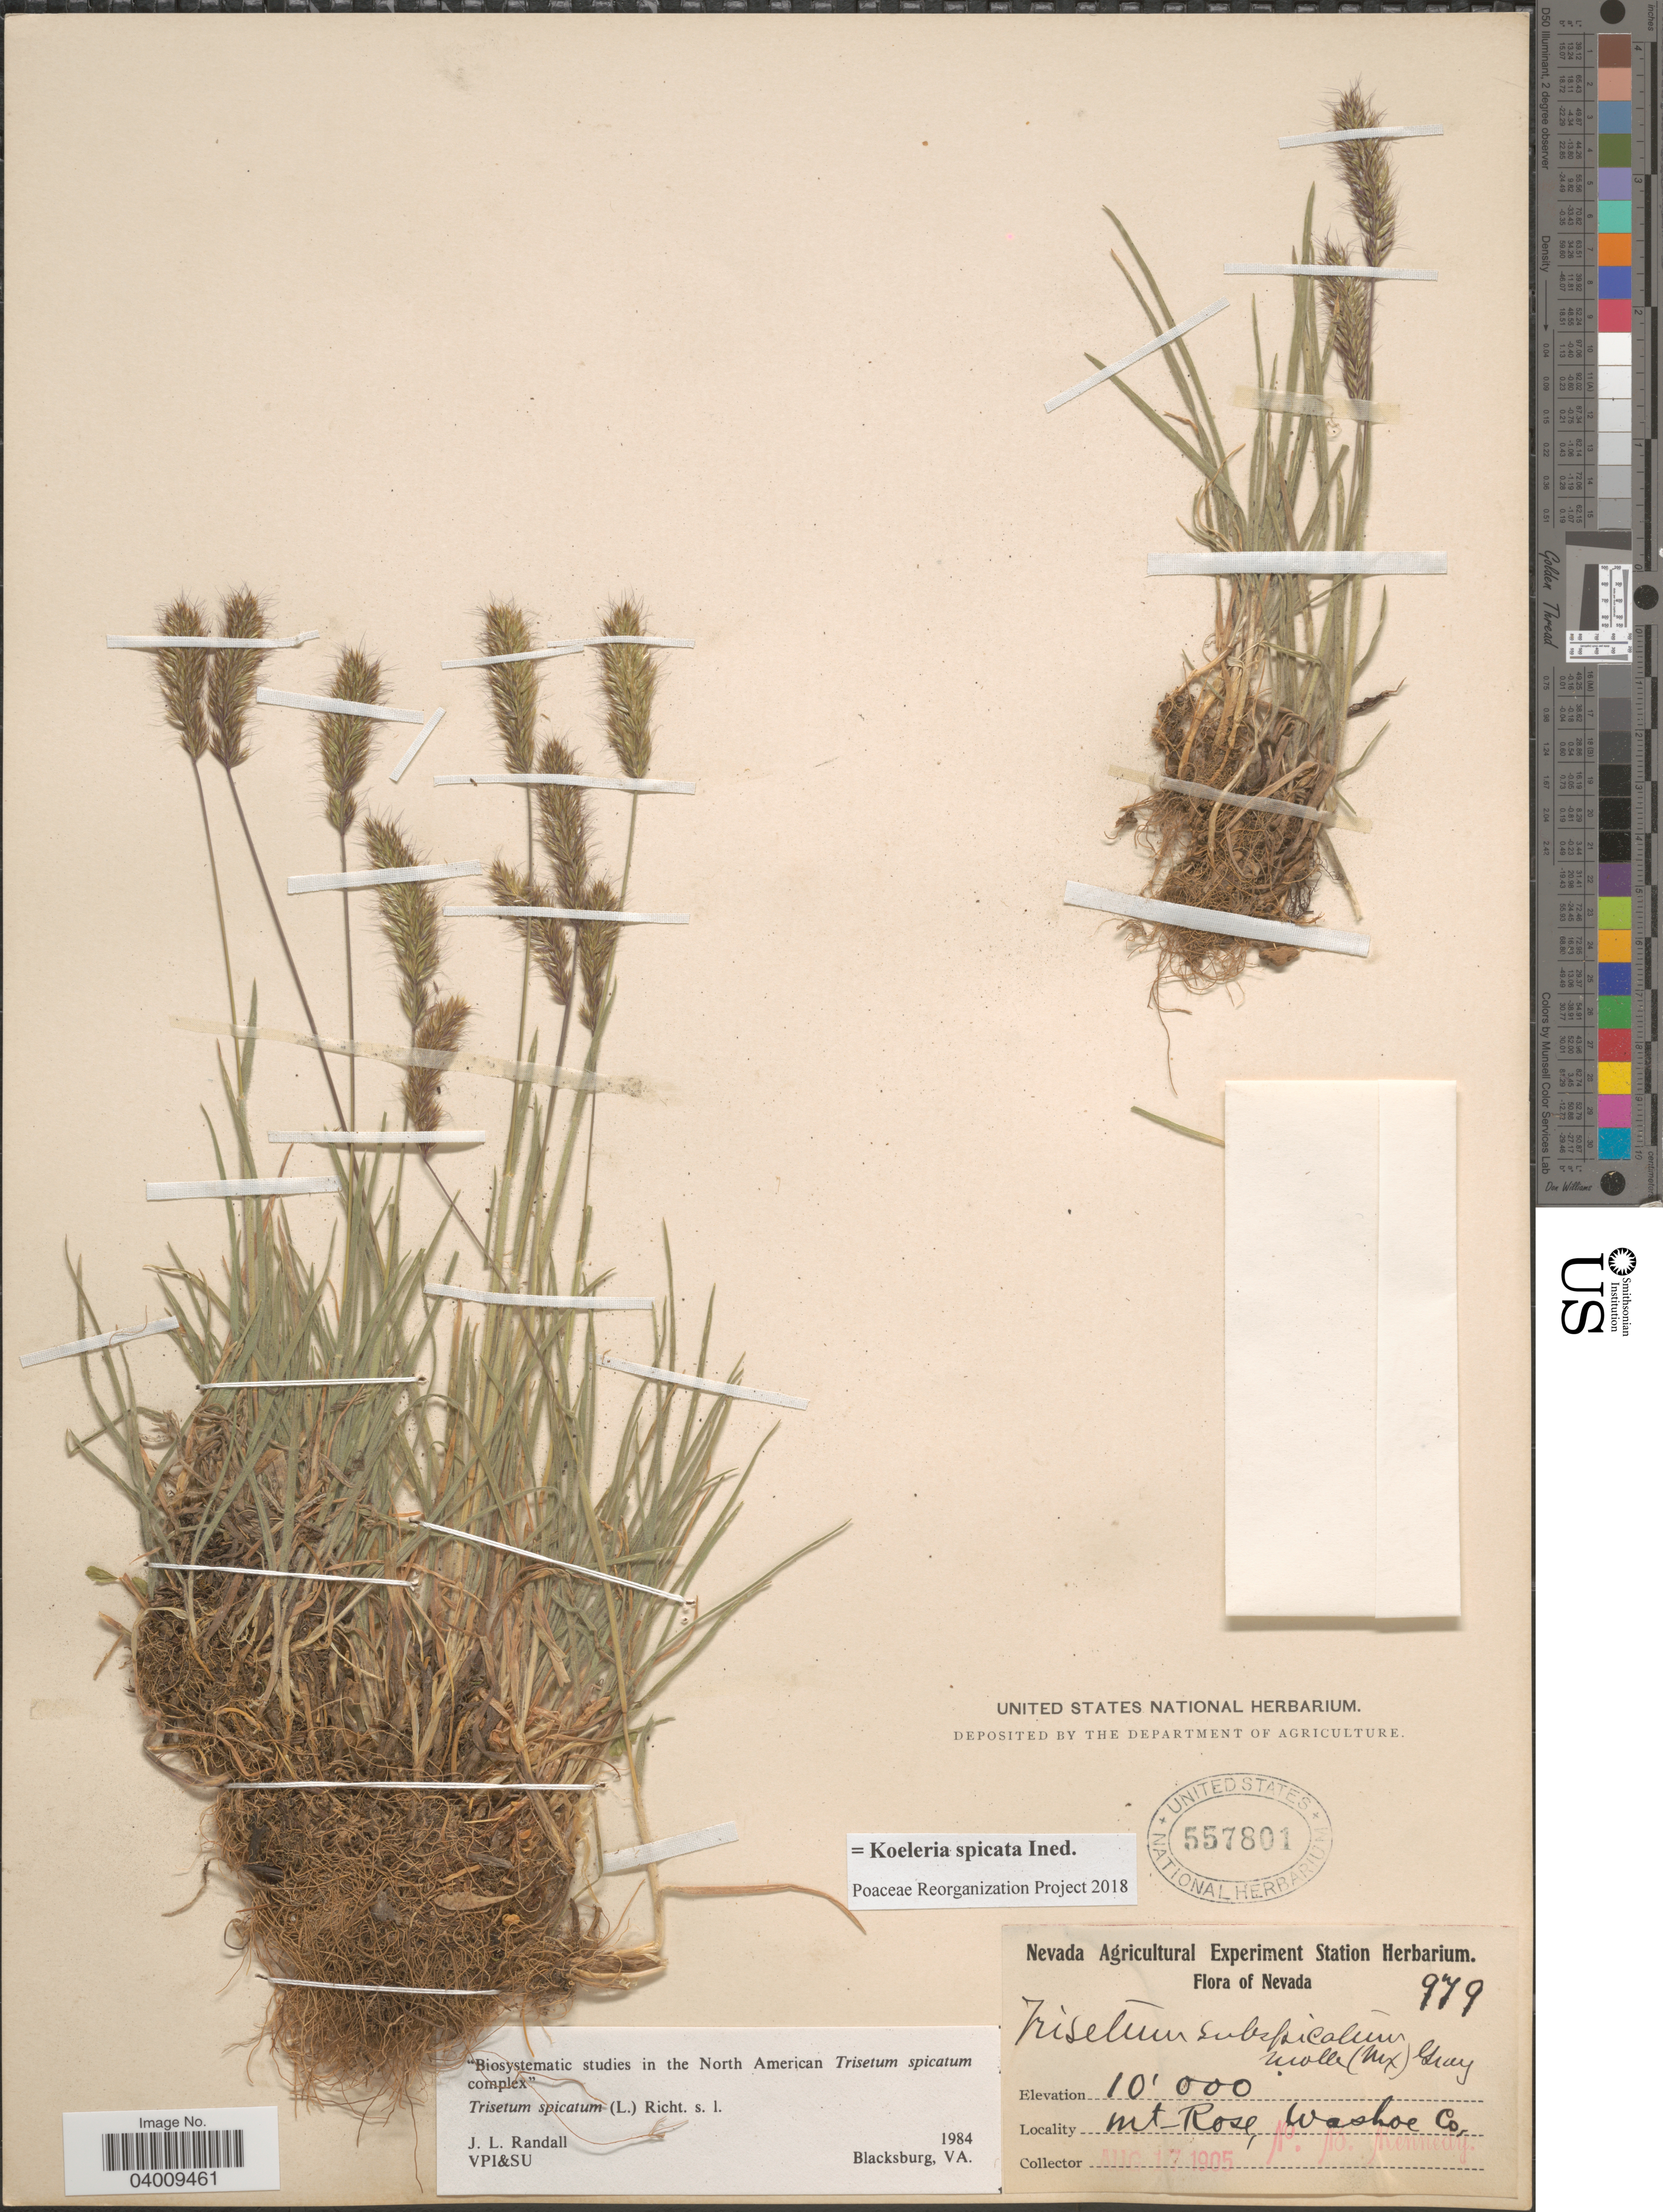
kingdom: Plantae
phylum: Tracheophyta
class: Liliopsida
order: Poales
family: Poaceae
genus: Koeleria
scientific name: Koeleria spicata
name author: (L.) Barberá et al.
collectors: P. B. Kennedy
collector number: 979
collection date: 1905-08-17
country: United States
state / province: Nevada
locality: Mt. Rose, Washoe Co.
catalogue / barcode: US 557801